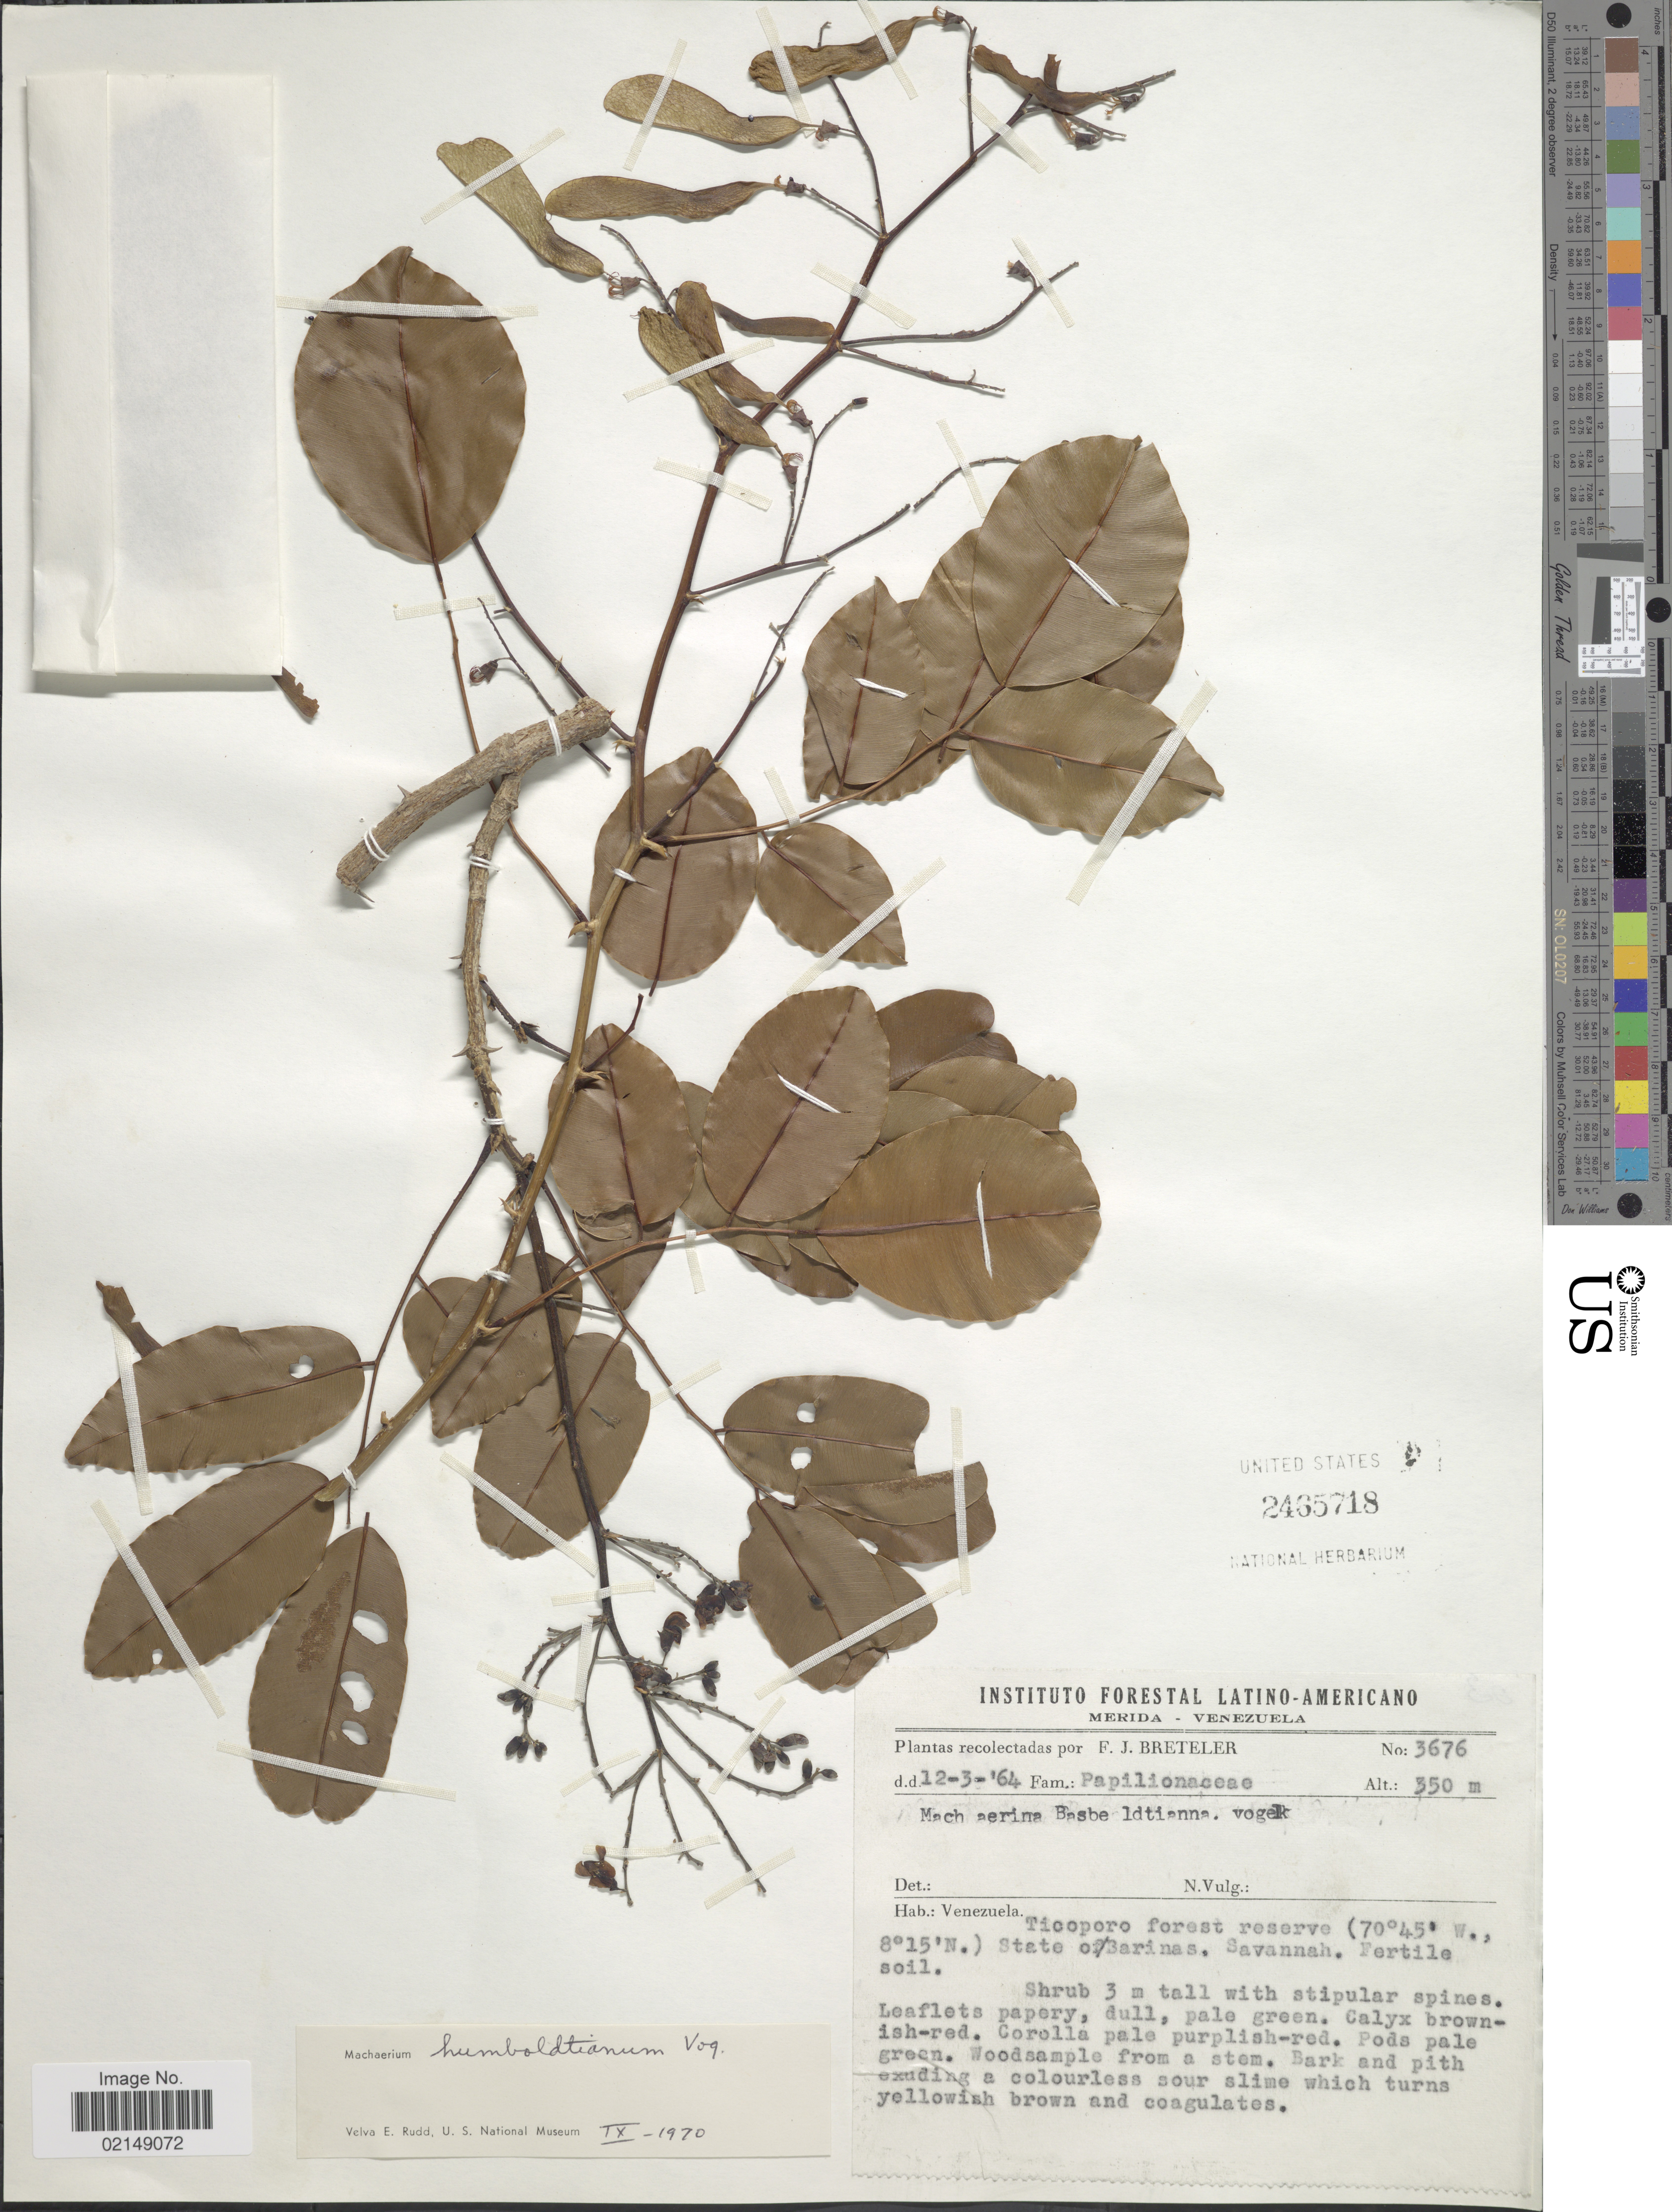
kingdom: Plantae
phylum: Tracheophyta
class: Magnoliopsida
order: Fabales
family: Fabaceae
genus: Machaerium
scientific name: Machaerium humboldtianum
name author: Vogel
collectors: F. J. Breteler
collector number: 3676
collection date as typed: Transcribed d/m/y: 12/3/64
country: Venezuela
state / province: Barinas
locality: Ticoporo forest reserve, savannah.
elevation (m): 350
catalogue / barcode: US 2465718